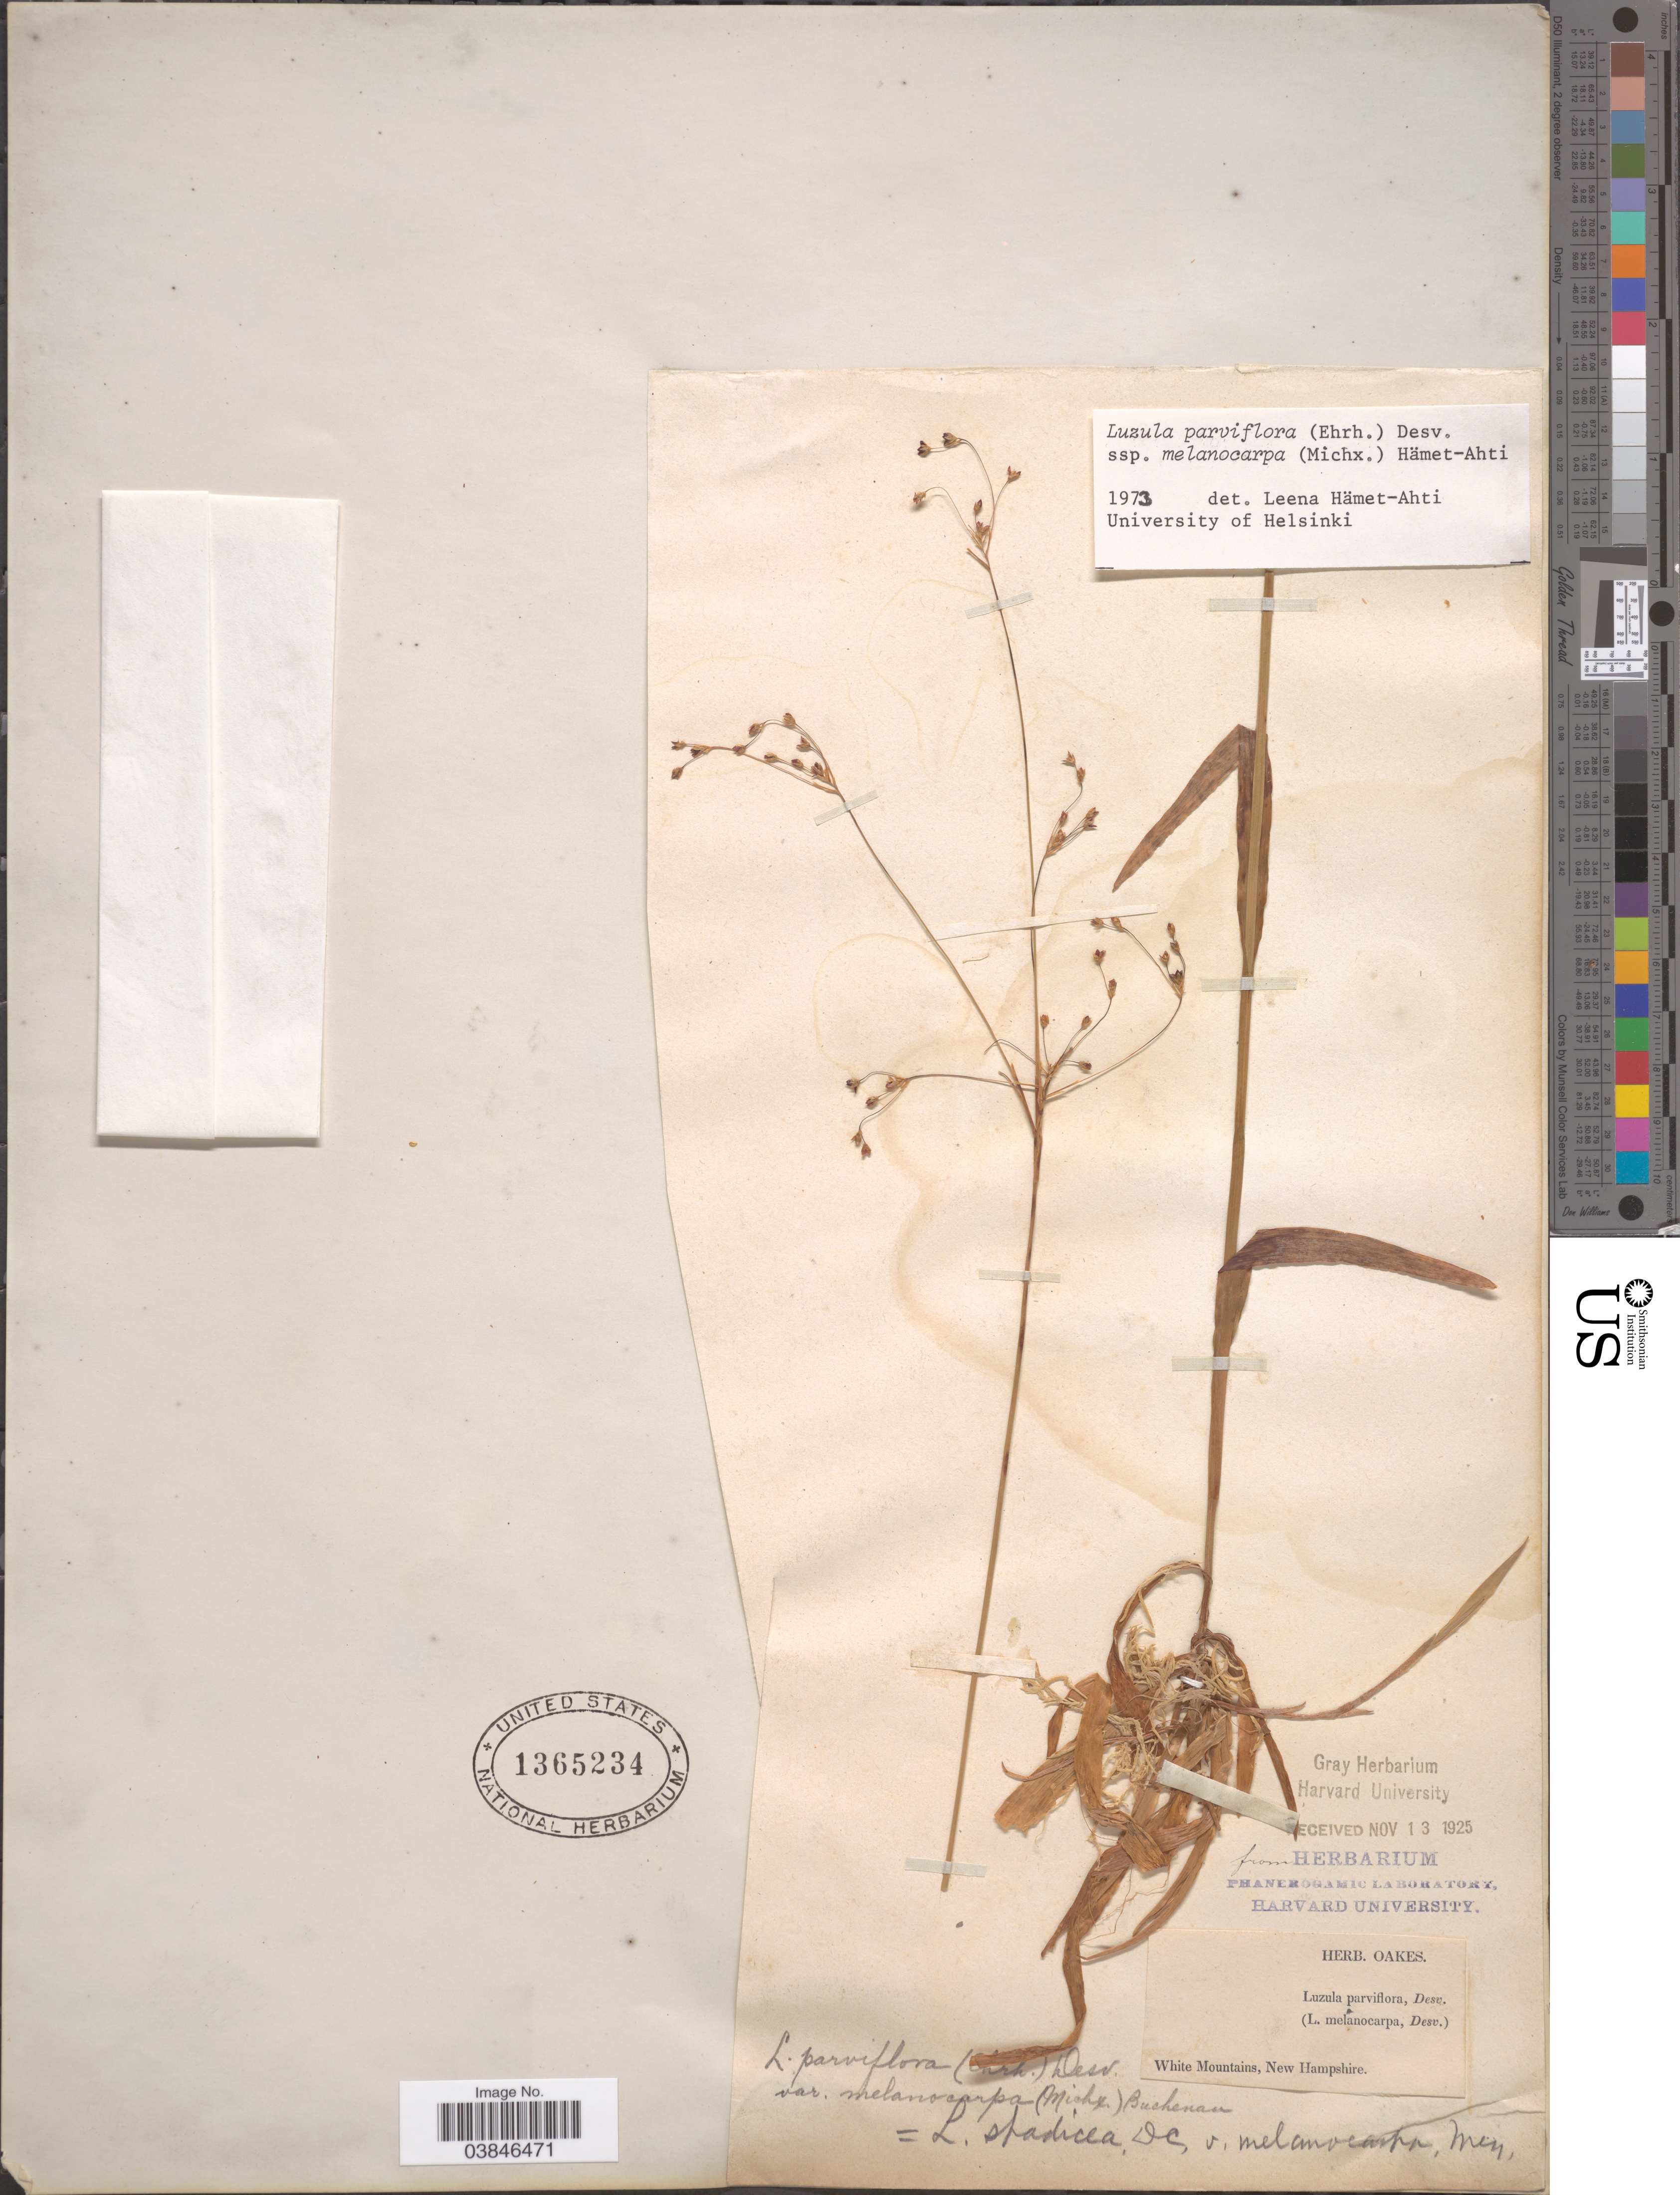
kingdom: Plantae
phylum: Tracheophyta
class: Liliopsida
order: Poales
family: Juncaceae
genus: Luzula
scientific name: Luzula parviflora subsp. melanocarpa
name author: Desv.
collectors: ex herb. Oakes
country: United States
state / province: New Hampshire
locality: White Mountains.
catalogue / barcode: US 1365234